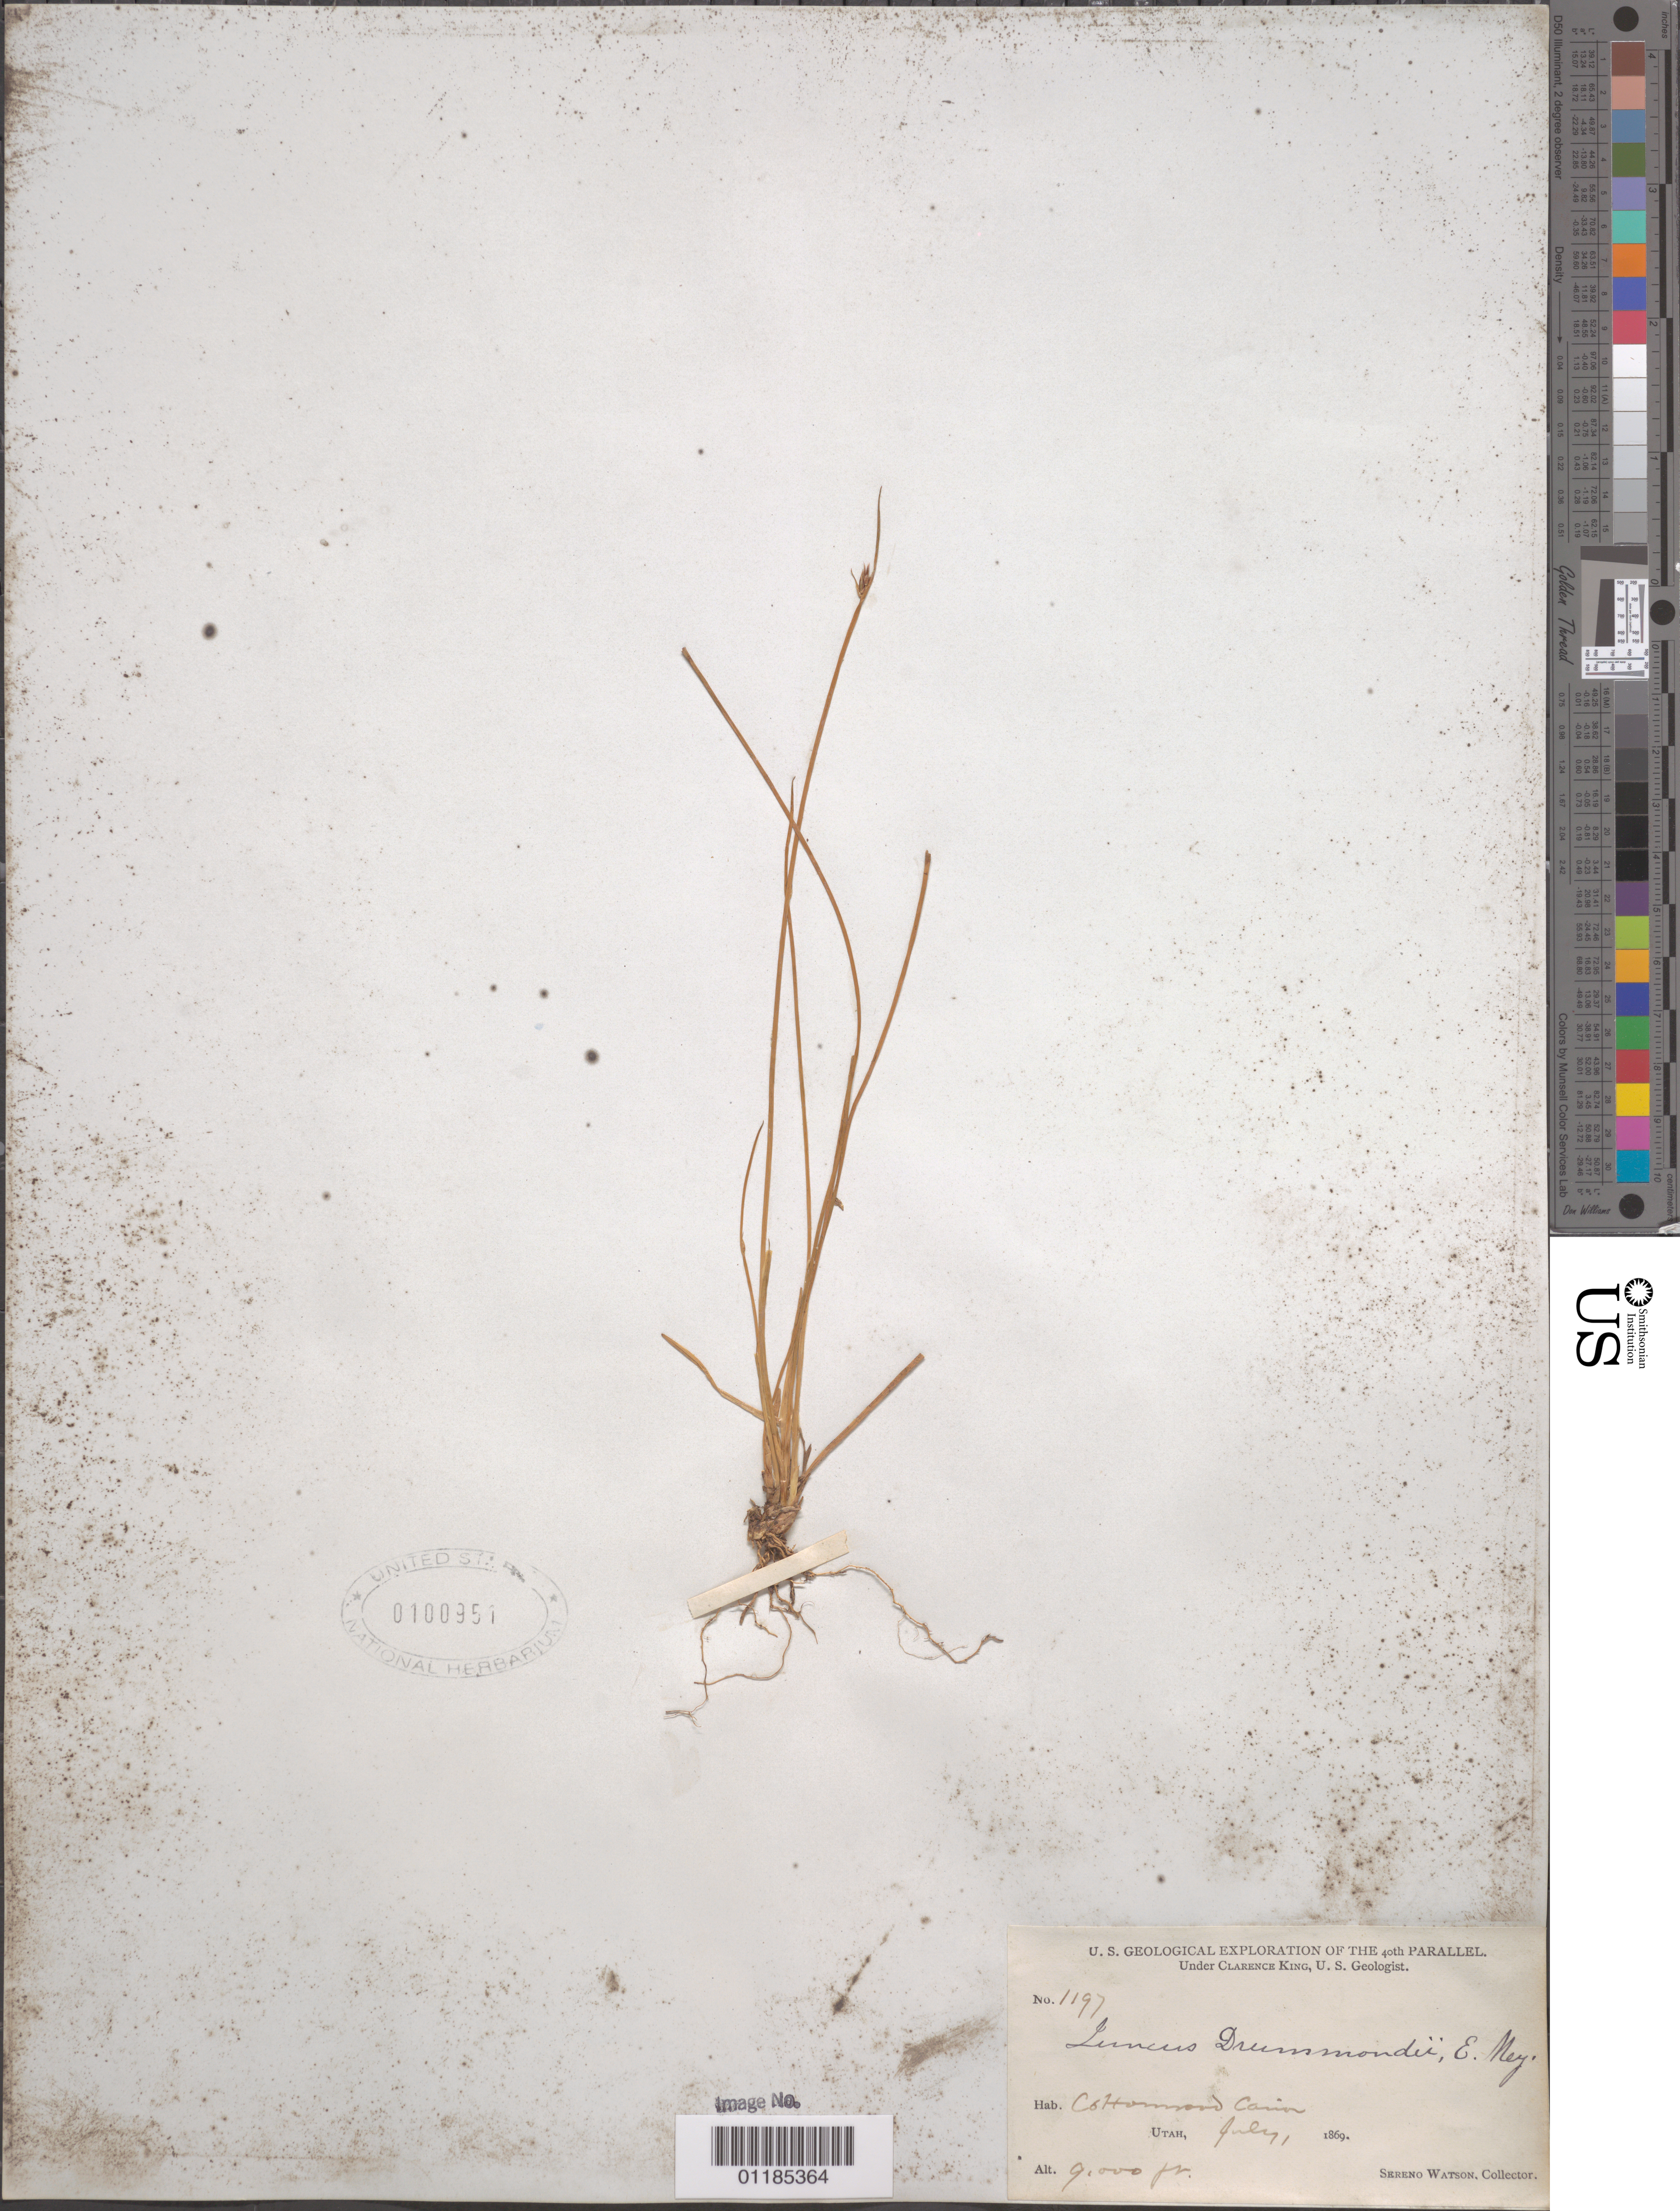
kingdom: Plantae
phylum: Tracheophyta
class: Liliopsida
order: Poales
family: Juncaceae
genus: Juncus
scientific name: Juncus drummondii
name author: E. Mey.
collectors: S. Watson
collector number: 1197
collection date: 1869-07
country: United States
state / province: Utah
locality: Cottonwood Canyon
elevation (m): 2743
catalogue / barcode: US 100951